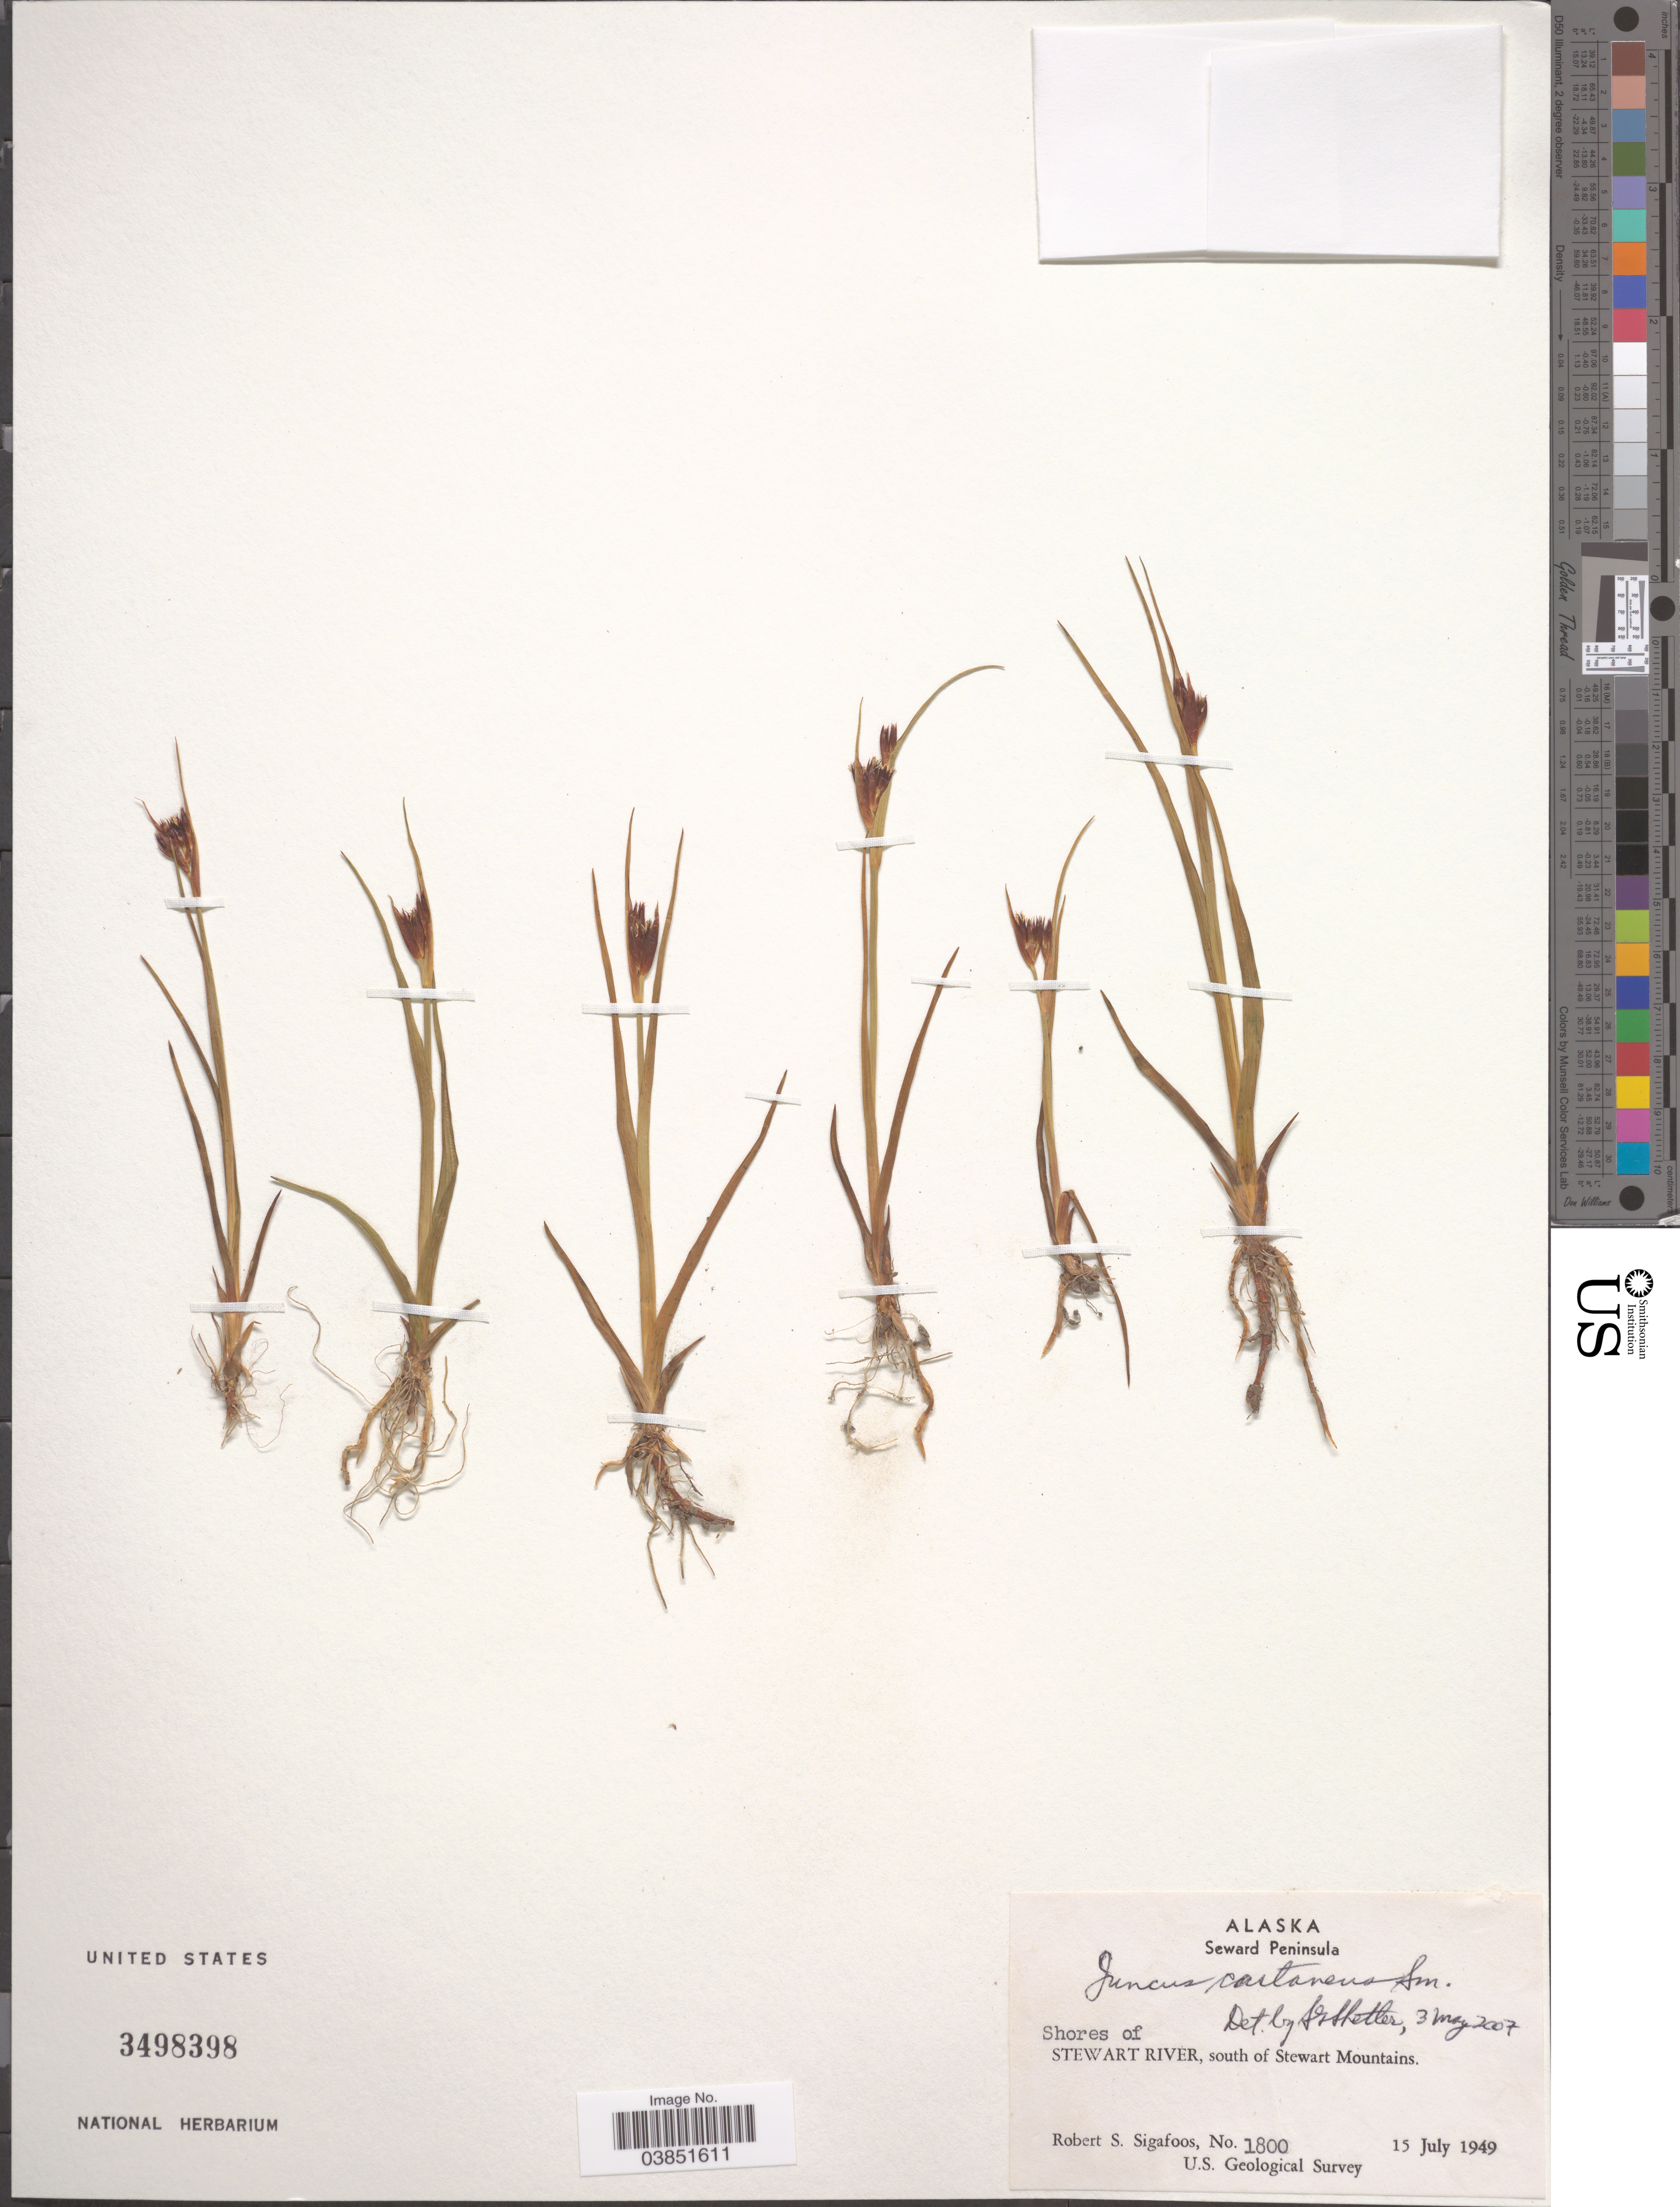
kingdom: Plantae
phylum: Tracheophyta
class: Liliopsida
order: Poales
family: Juncaceae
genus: Juncus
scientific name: Juncus castaneus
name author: Sm.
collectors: R. Sigafoos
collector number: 1800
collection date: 1949-07-15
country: United States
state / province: Alaska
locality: Seward Peninsula. Shores of Stewart River, south of Stewart Mountains.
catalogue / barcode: US 3498398